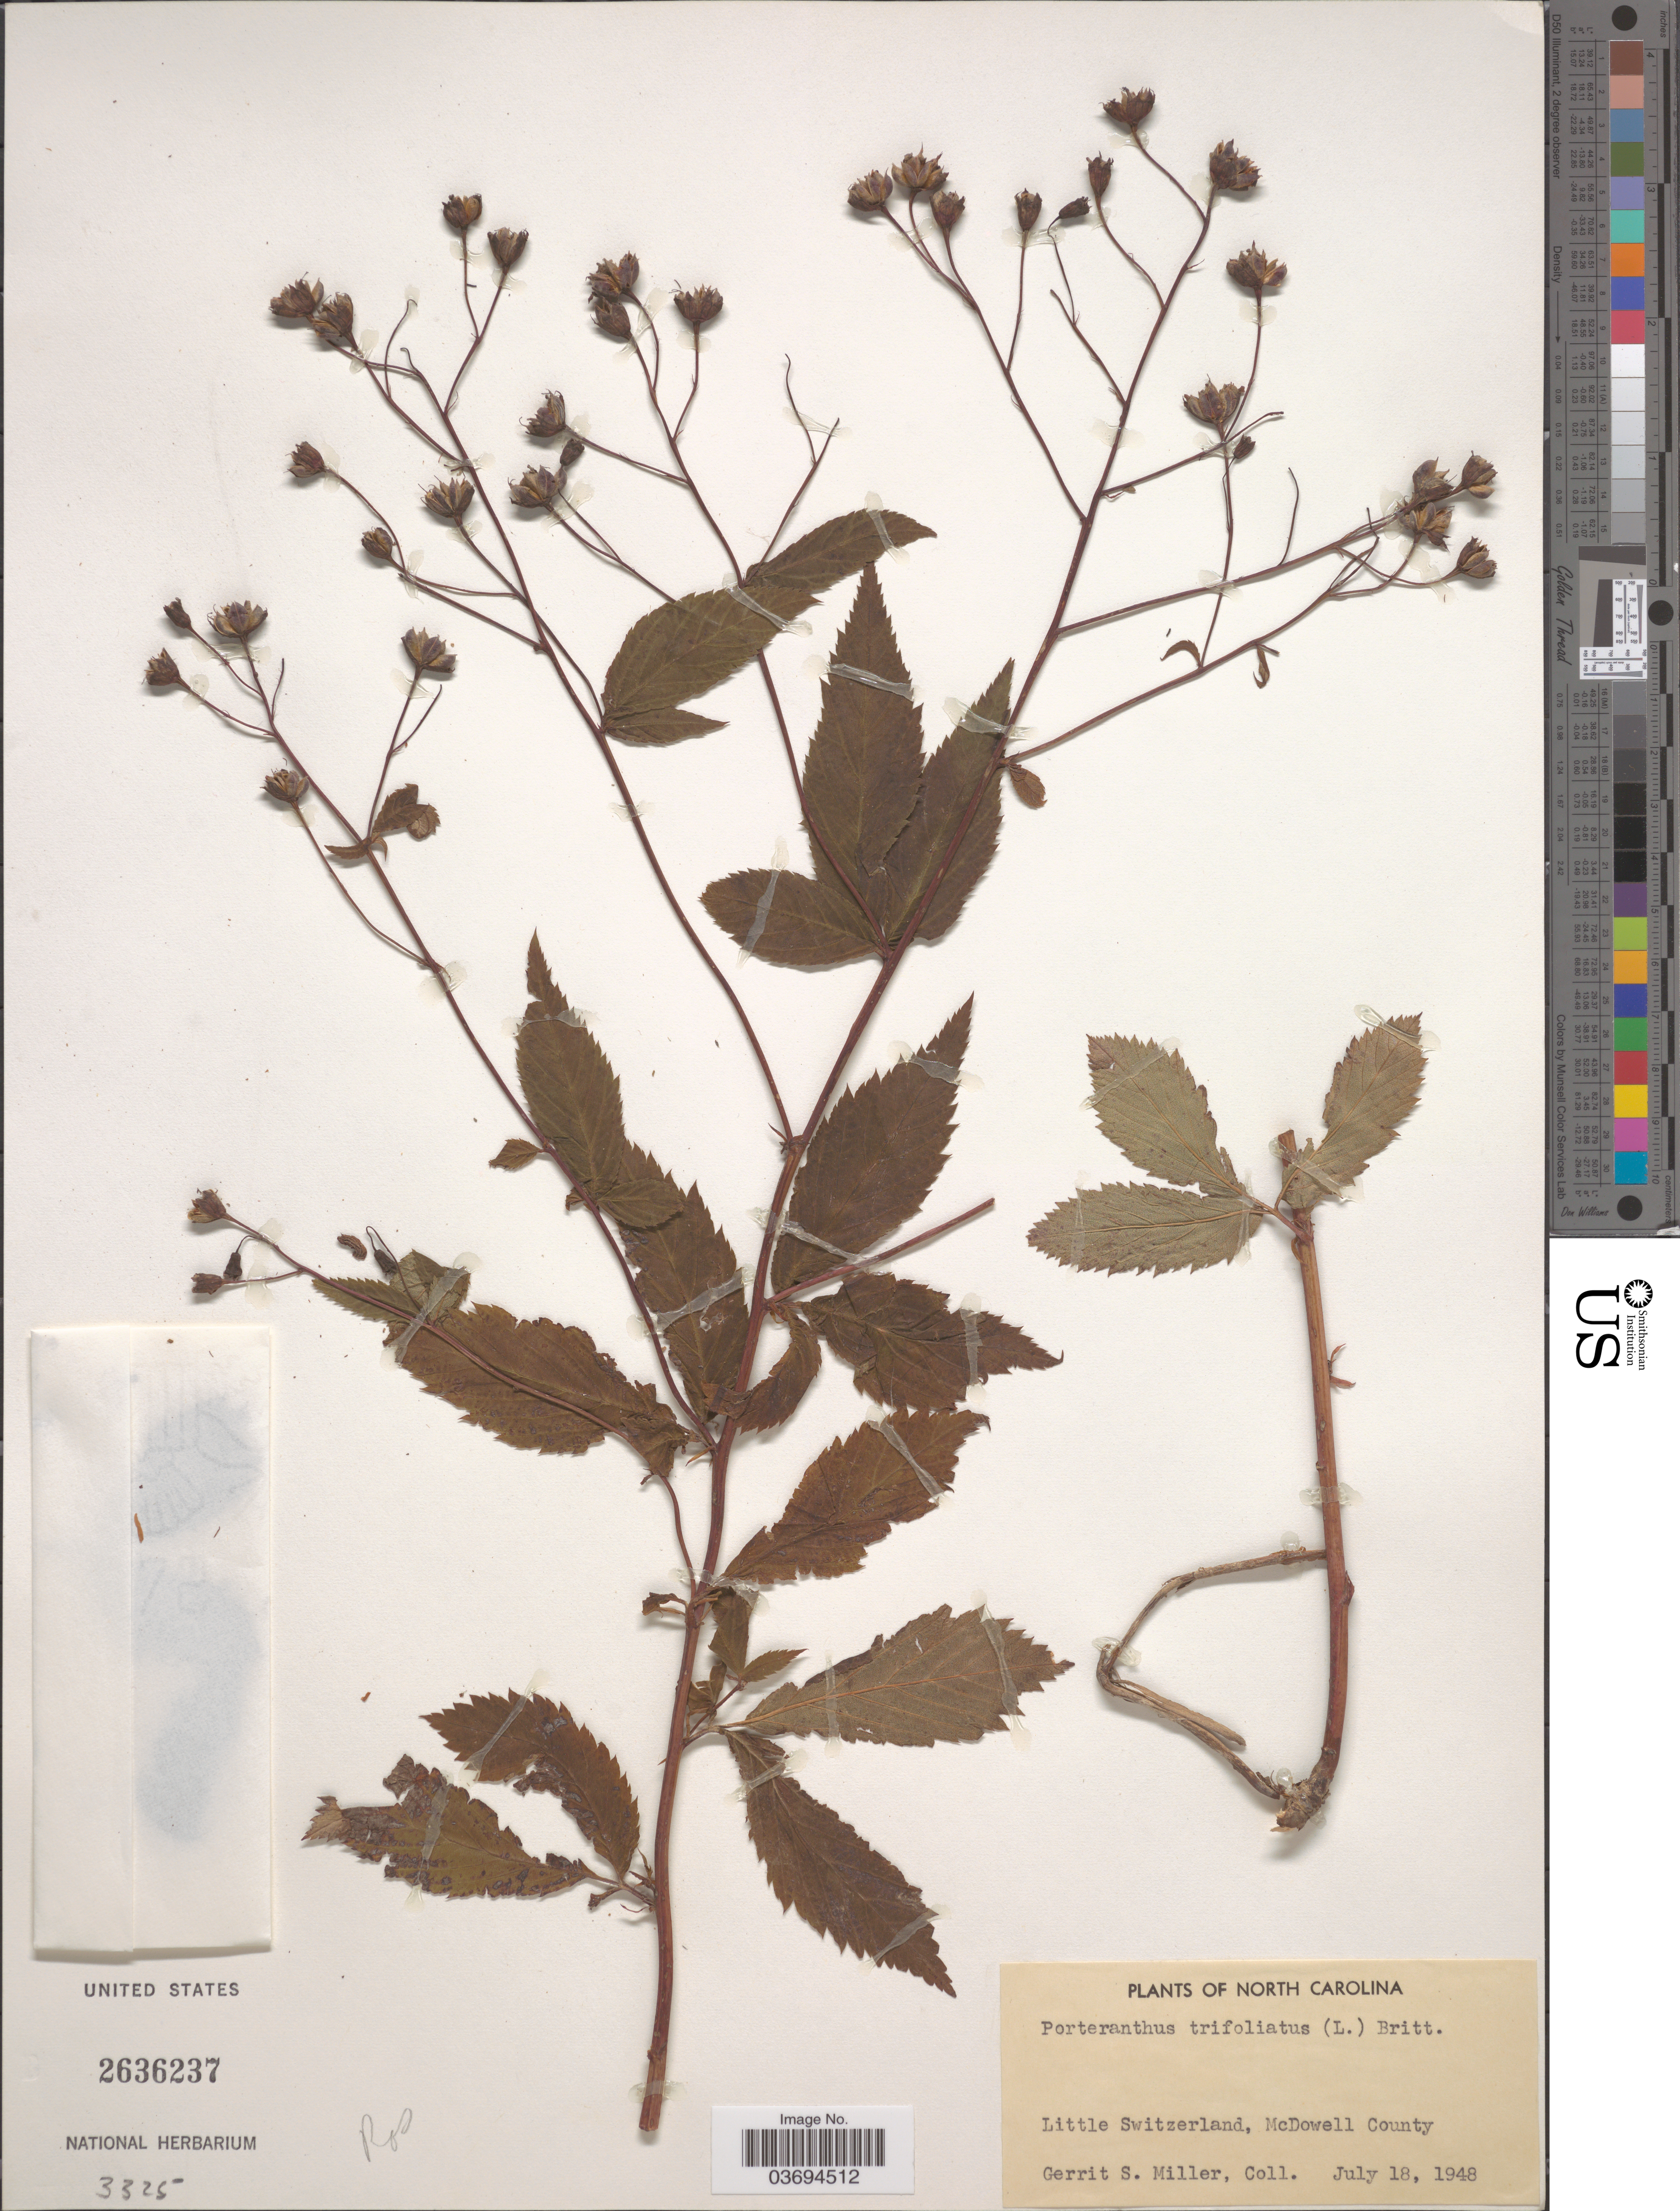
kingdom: Plantae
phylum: Tracheophyta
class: Magnoliopsida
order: Rosales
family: Rosaceae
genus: Gillenia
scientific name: Gillenia trifoliata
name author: (L.) Moench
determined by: Strong, Mark T., (BOT), Smithsonian Institution - National Museum of Natural History (UNITED STATES)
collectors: G. S. Miller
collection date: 1948-07-18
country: United States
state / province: North Carolina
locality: Little Switzerland, McDowell County.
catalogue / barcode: US 2636237